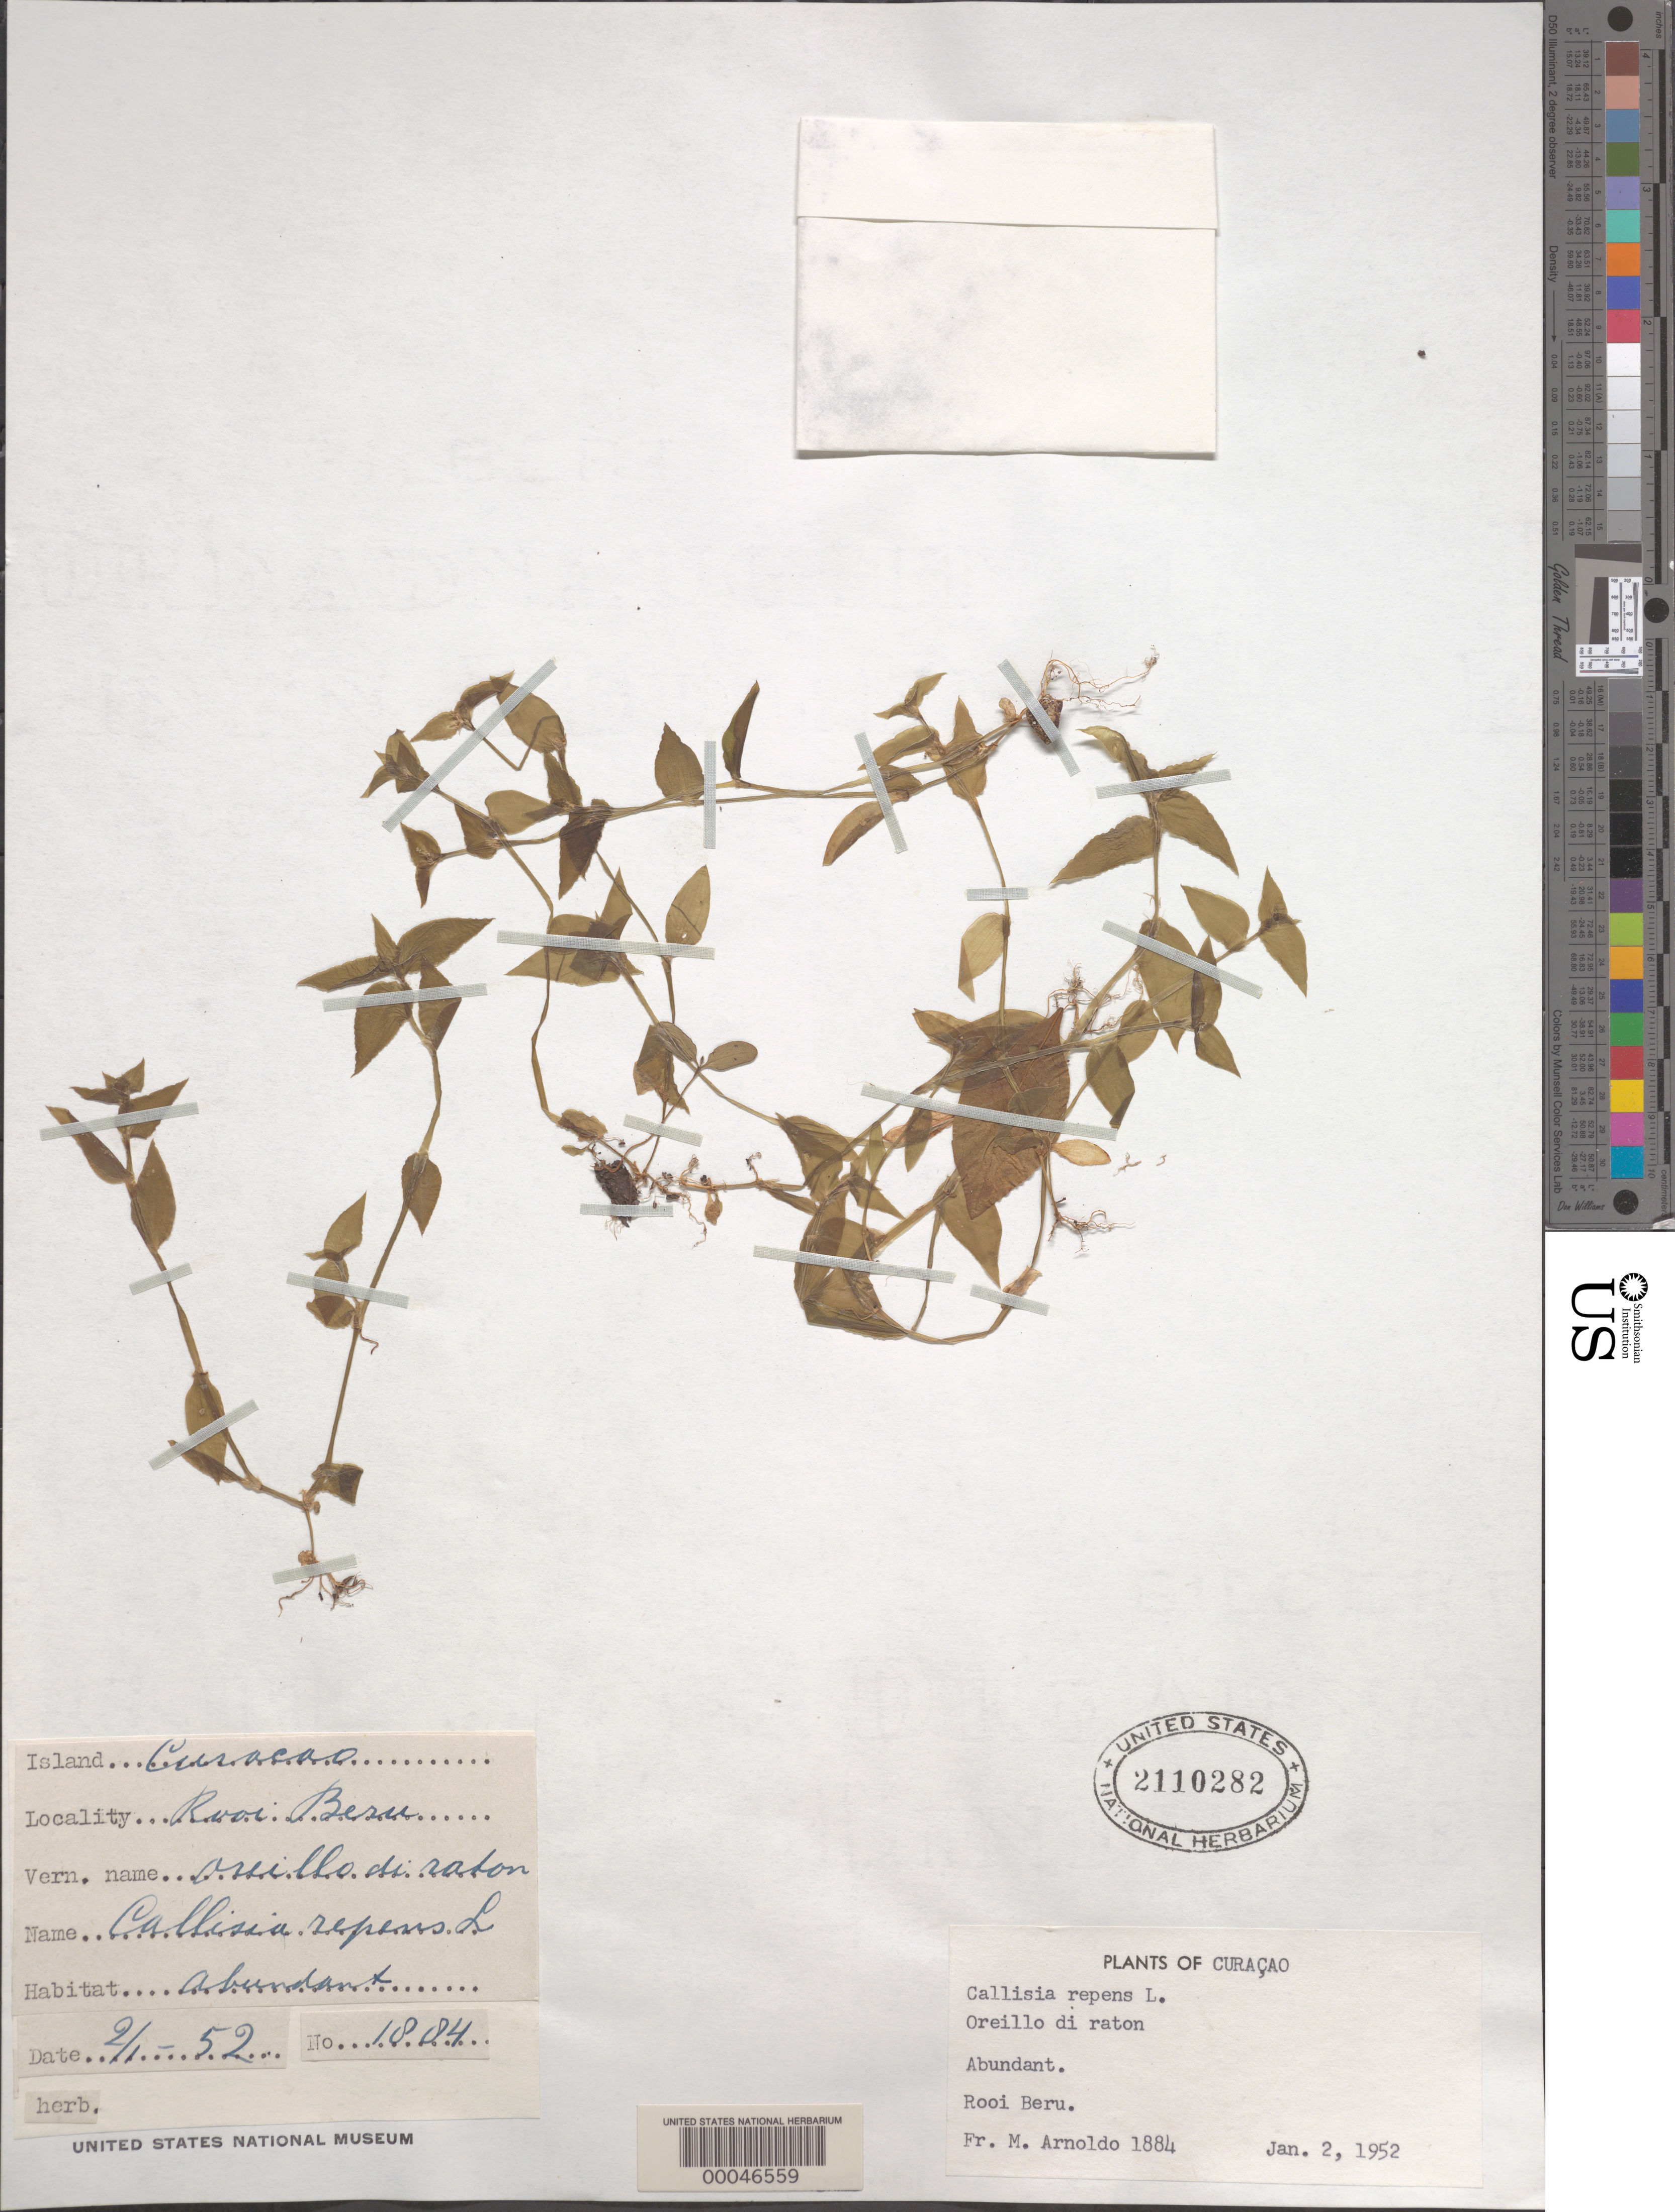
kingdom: Plantae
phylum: Tracheophyta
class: Liliopsida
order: Commelinales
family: Commelinaceae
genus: Callisia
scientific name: Callisia repens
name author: (Jacq.) L.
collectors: N. Arnoldo-Broeders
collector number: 1884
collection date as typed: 02 Jan 1952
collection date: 1952-01-02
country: Curaçao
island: Curaçao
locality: Raoi beru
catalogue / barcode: US 2110282